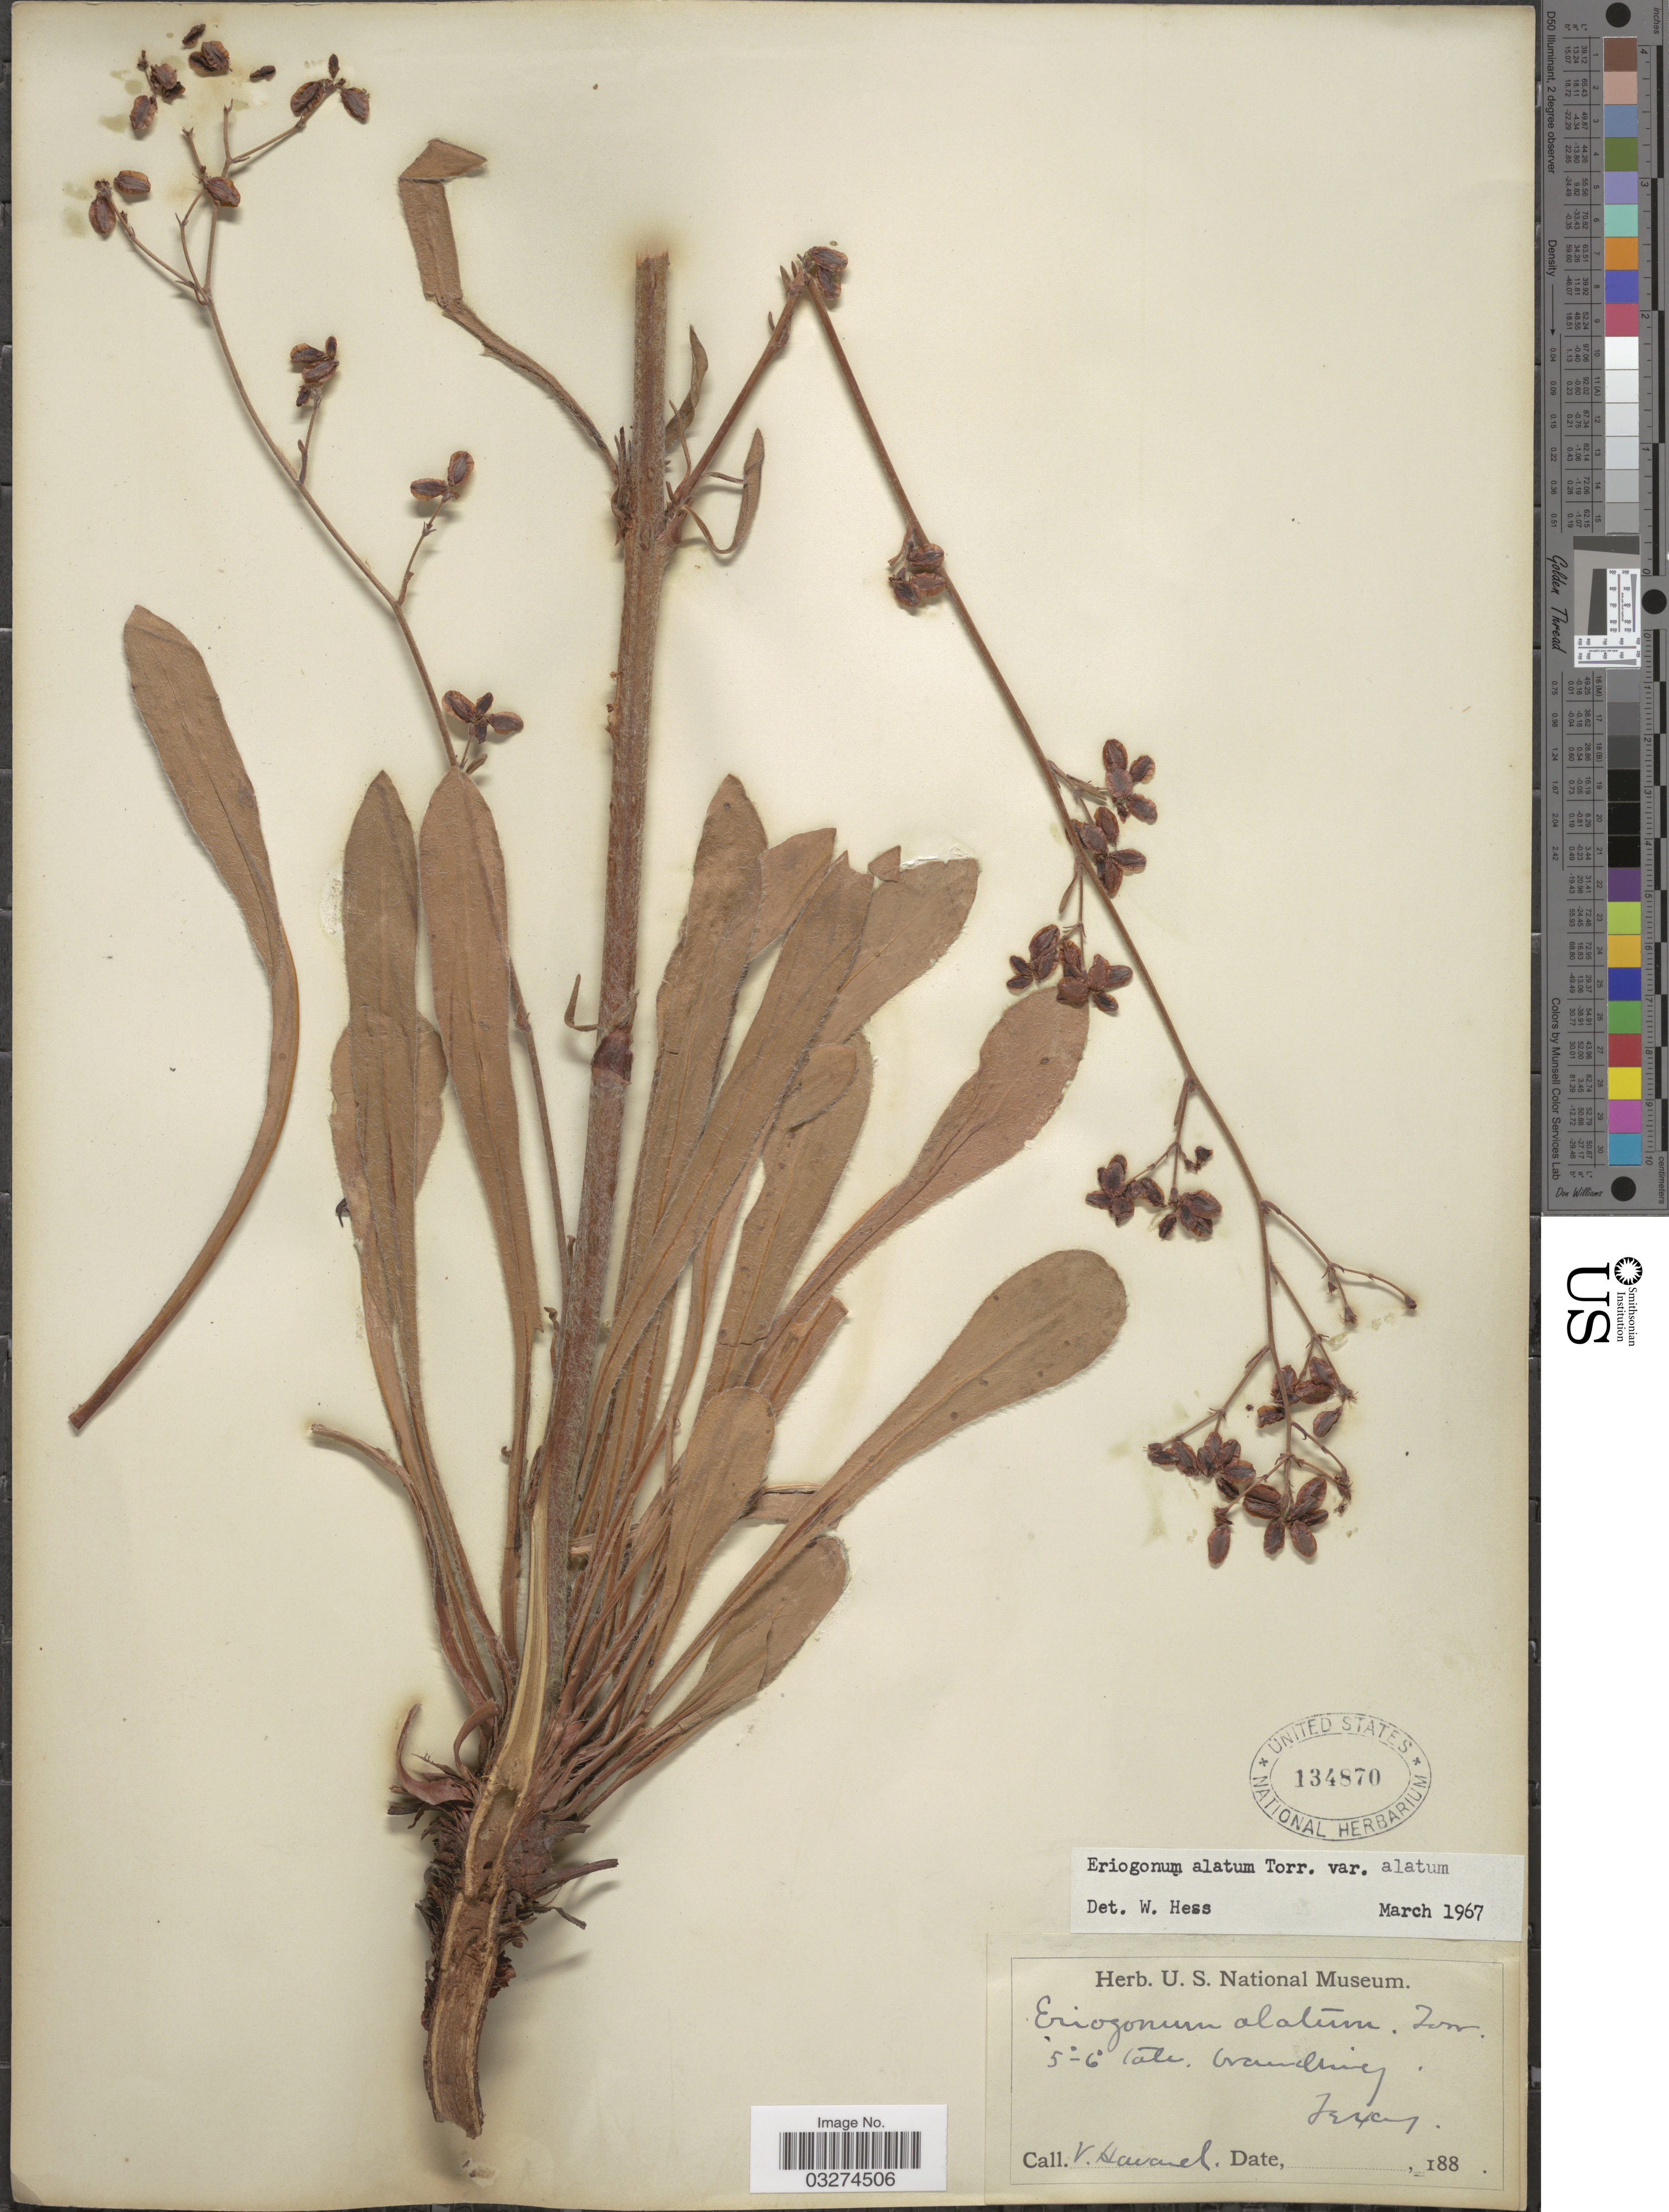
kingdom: Plantae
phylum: Tracheophyta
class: Magnoliopsida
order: Caryophyllales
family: Polygonaceae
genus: Eriogonum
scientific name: Eriogonum alatum var. alatum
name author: Torr.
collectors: V. Havard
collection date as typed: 188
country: United States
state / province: Texas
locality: Granbury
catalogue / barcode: US 134870